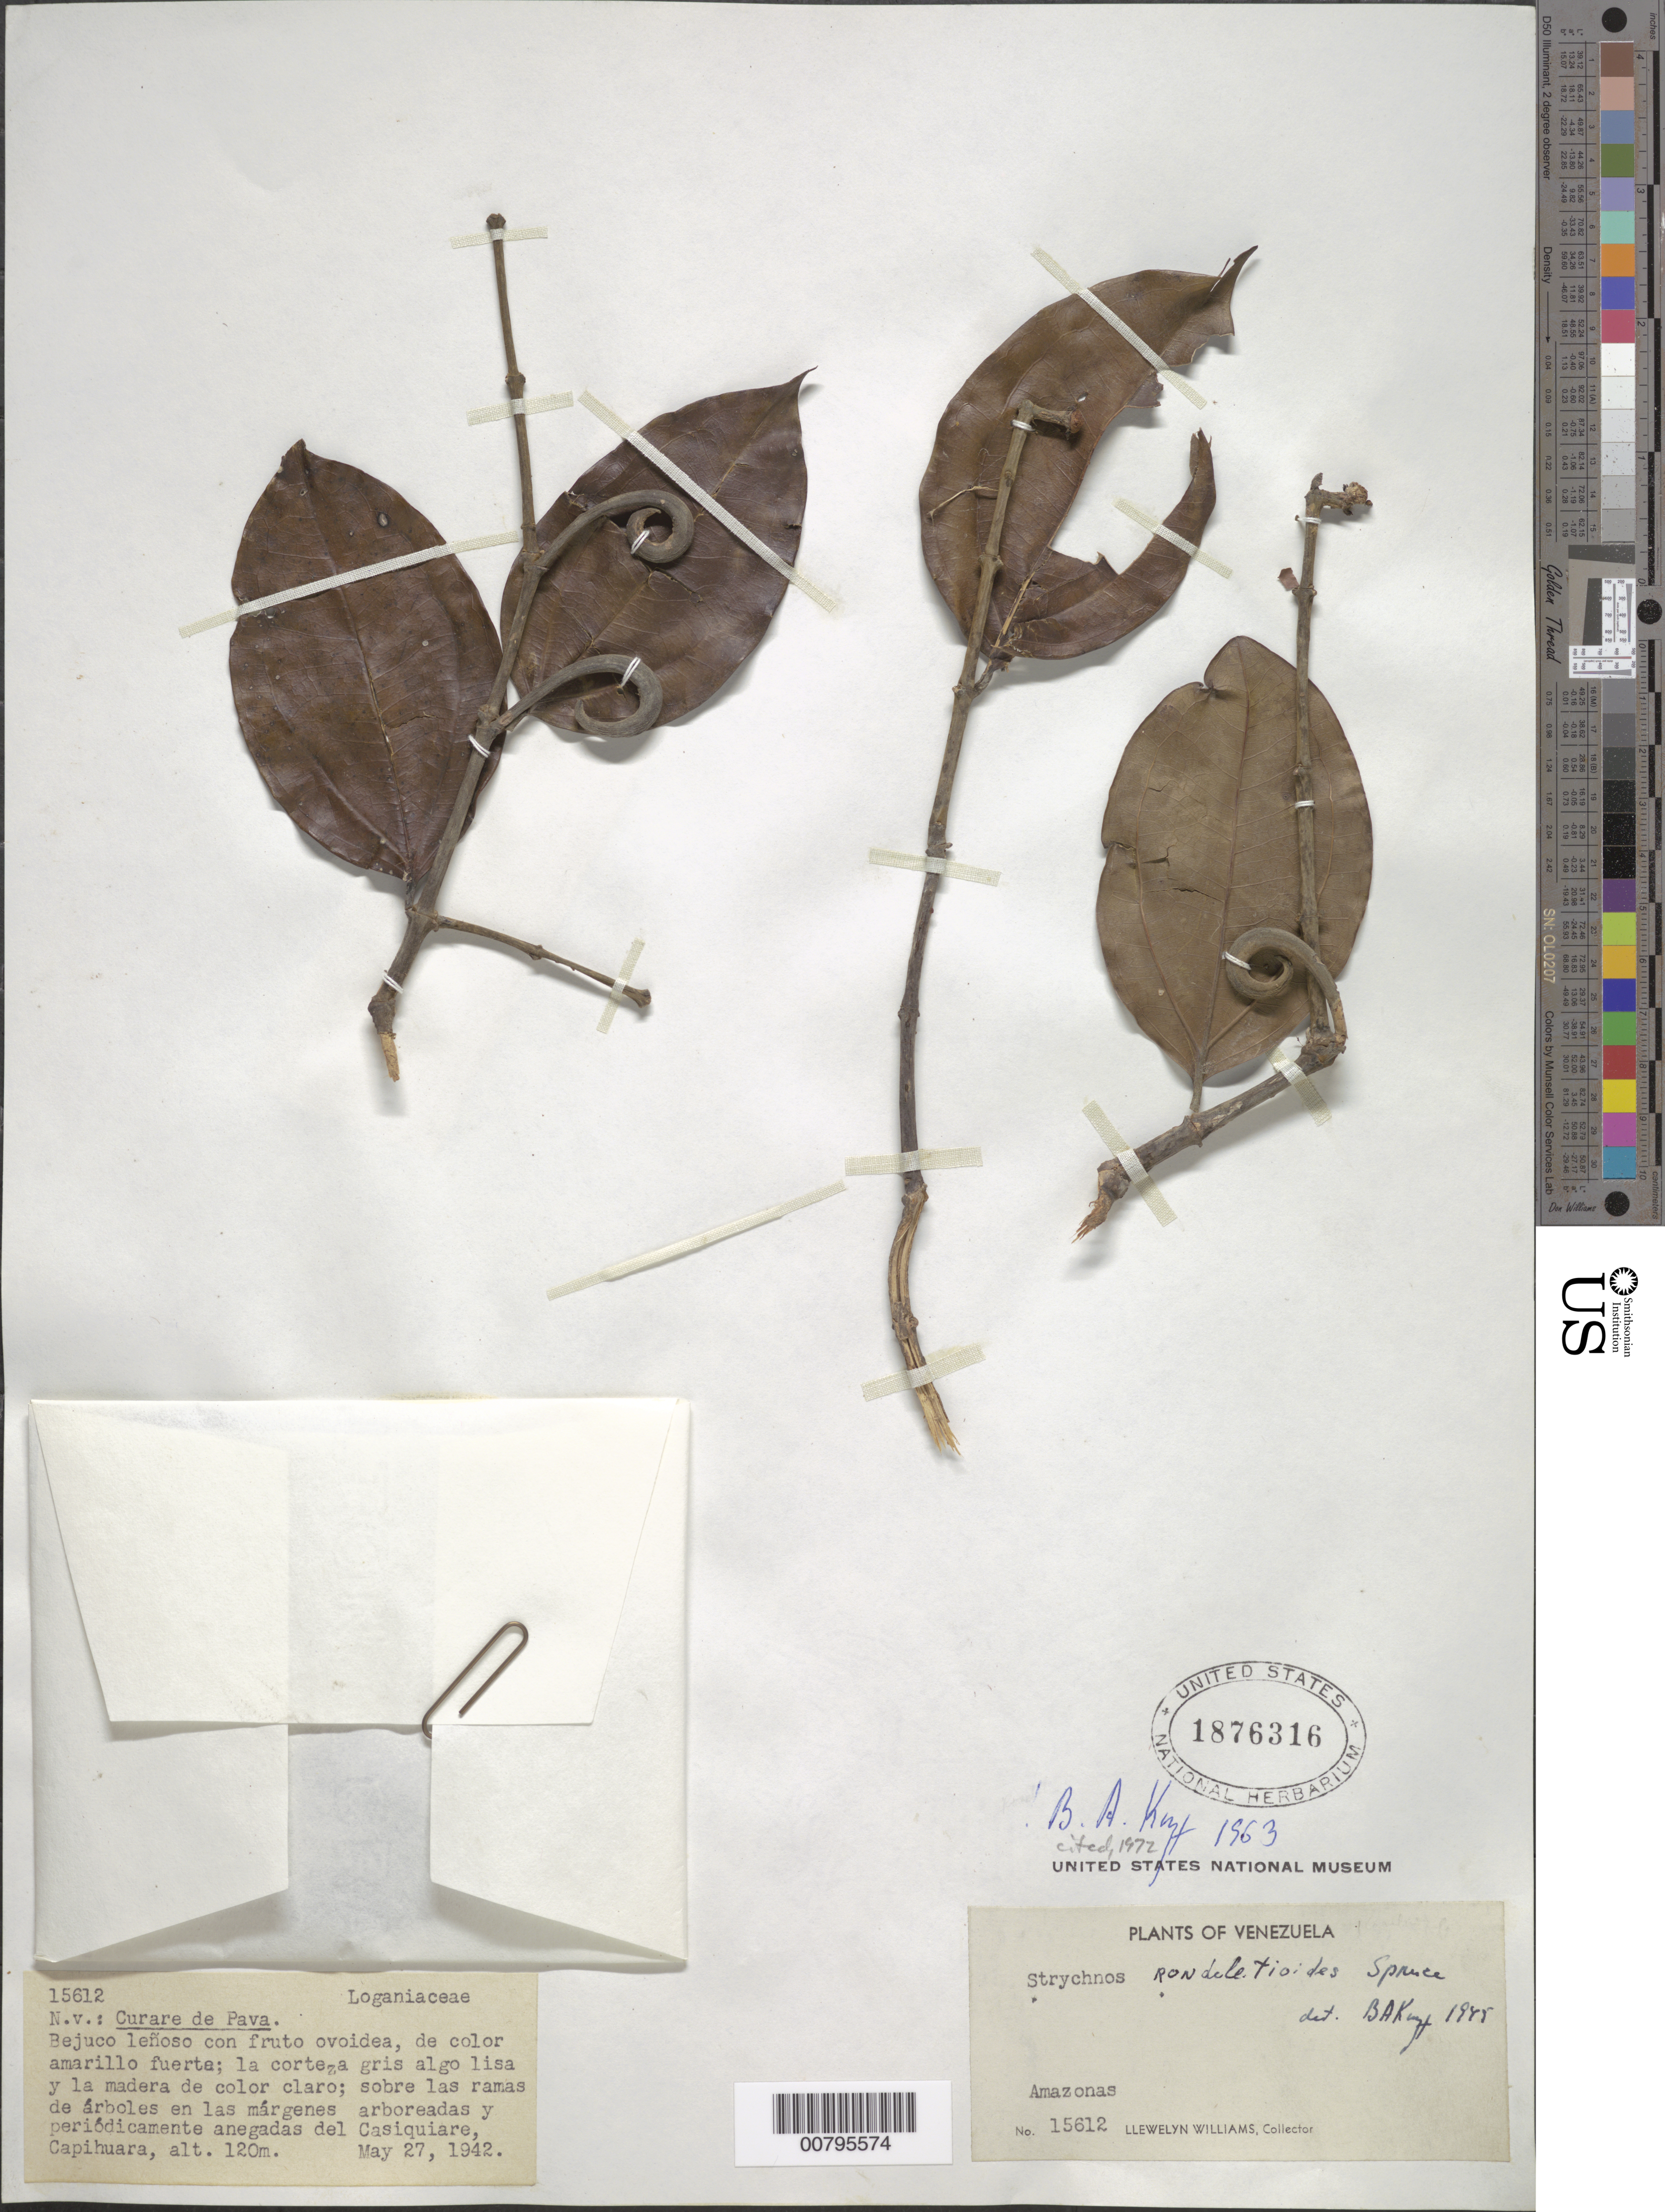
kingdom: Plantae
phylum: Tracheophyta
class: Magnoliopsida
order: Gentianales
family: Loganiaceae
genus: Strychnos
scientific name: Strychnos rondeletioides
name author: Spruce ex Benth.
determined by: Krukoff, B. A.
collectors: Ll. Williams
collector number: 15612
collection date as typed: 27-May-42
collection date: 1942-05-27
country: Venezuela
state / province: Amazonas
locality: Capihuara, Alto Casiquiare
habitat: Margenes anegadas y arboreadas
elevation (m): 120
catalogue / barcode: US 1876316